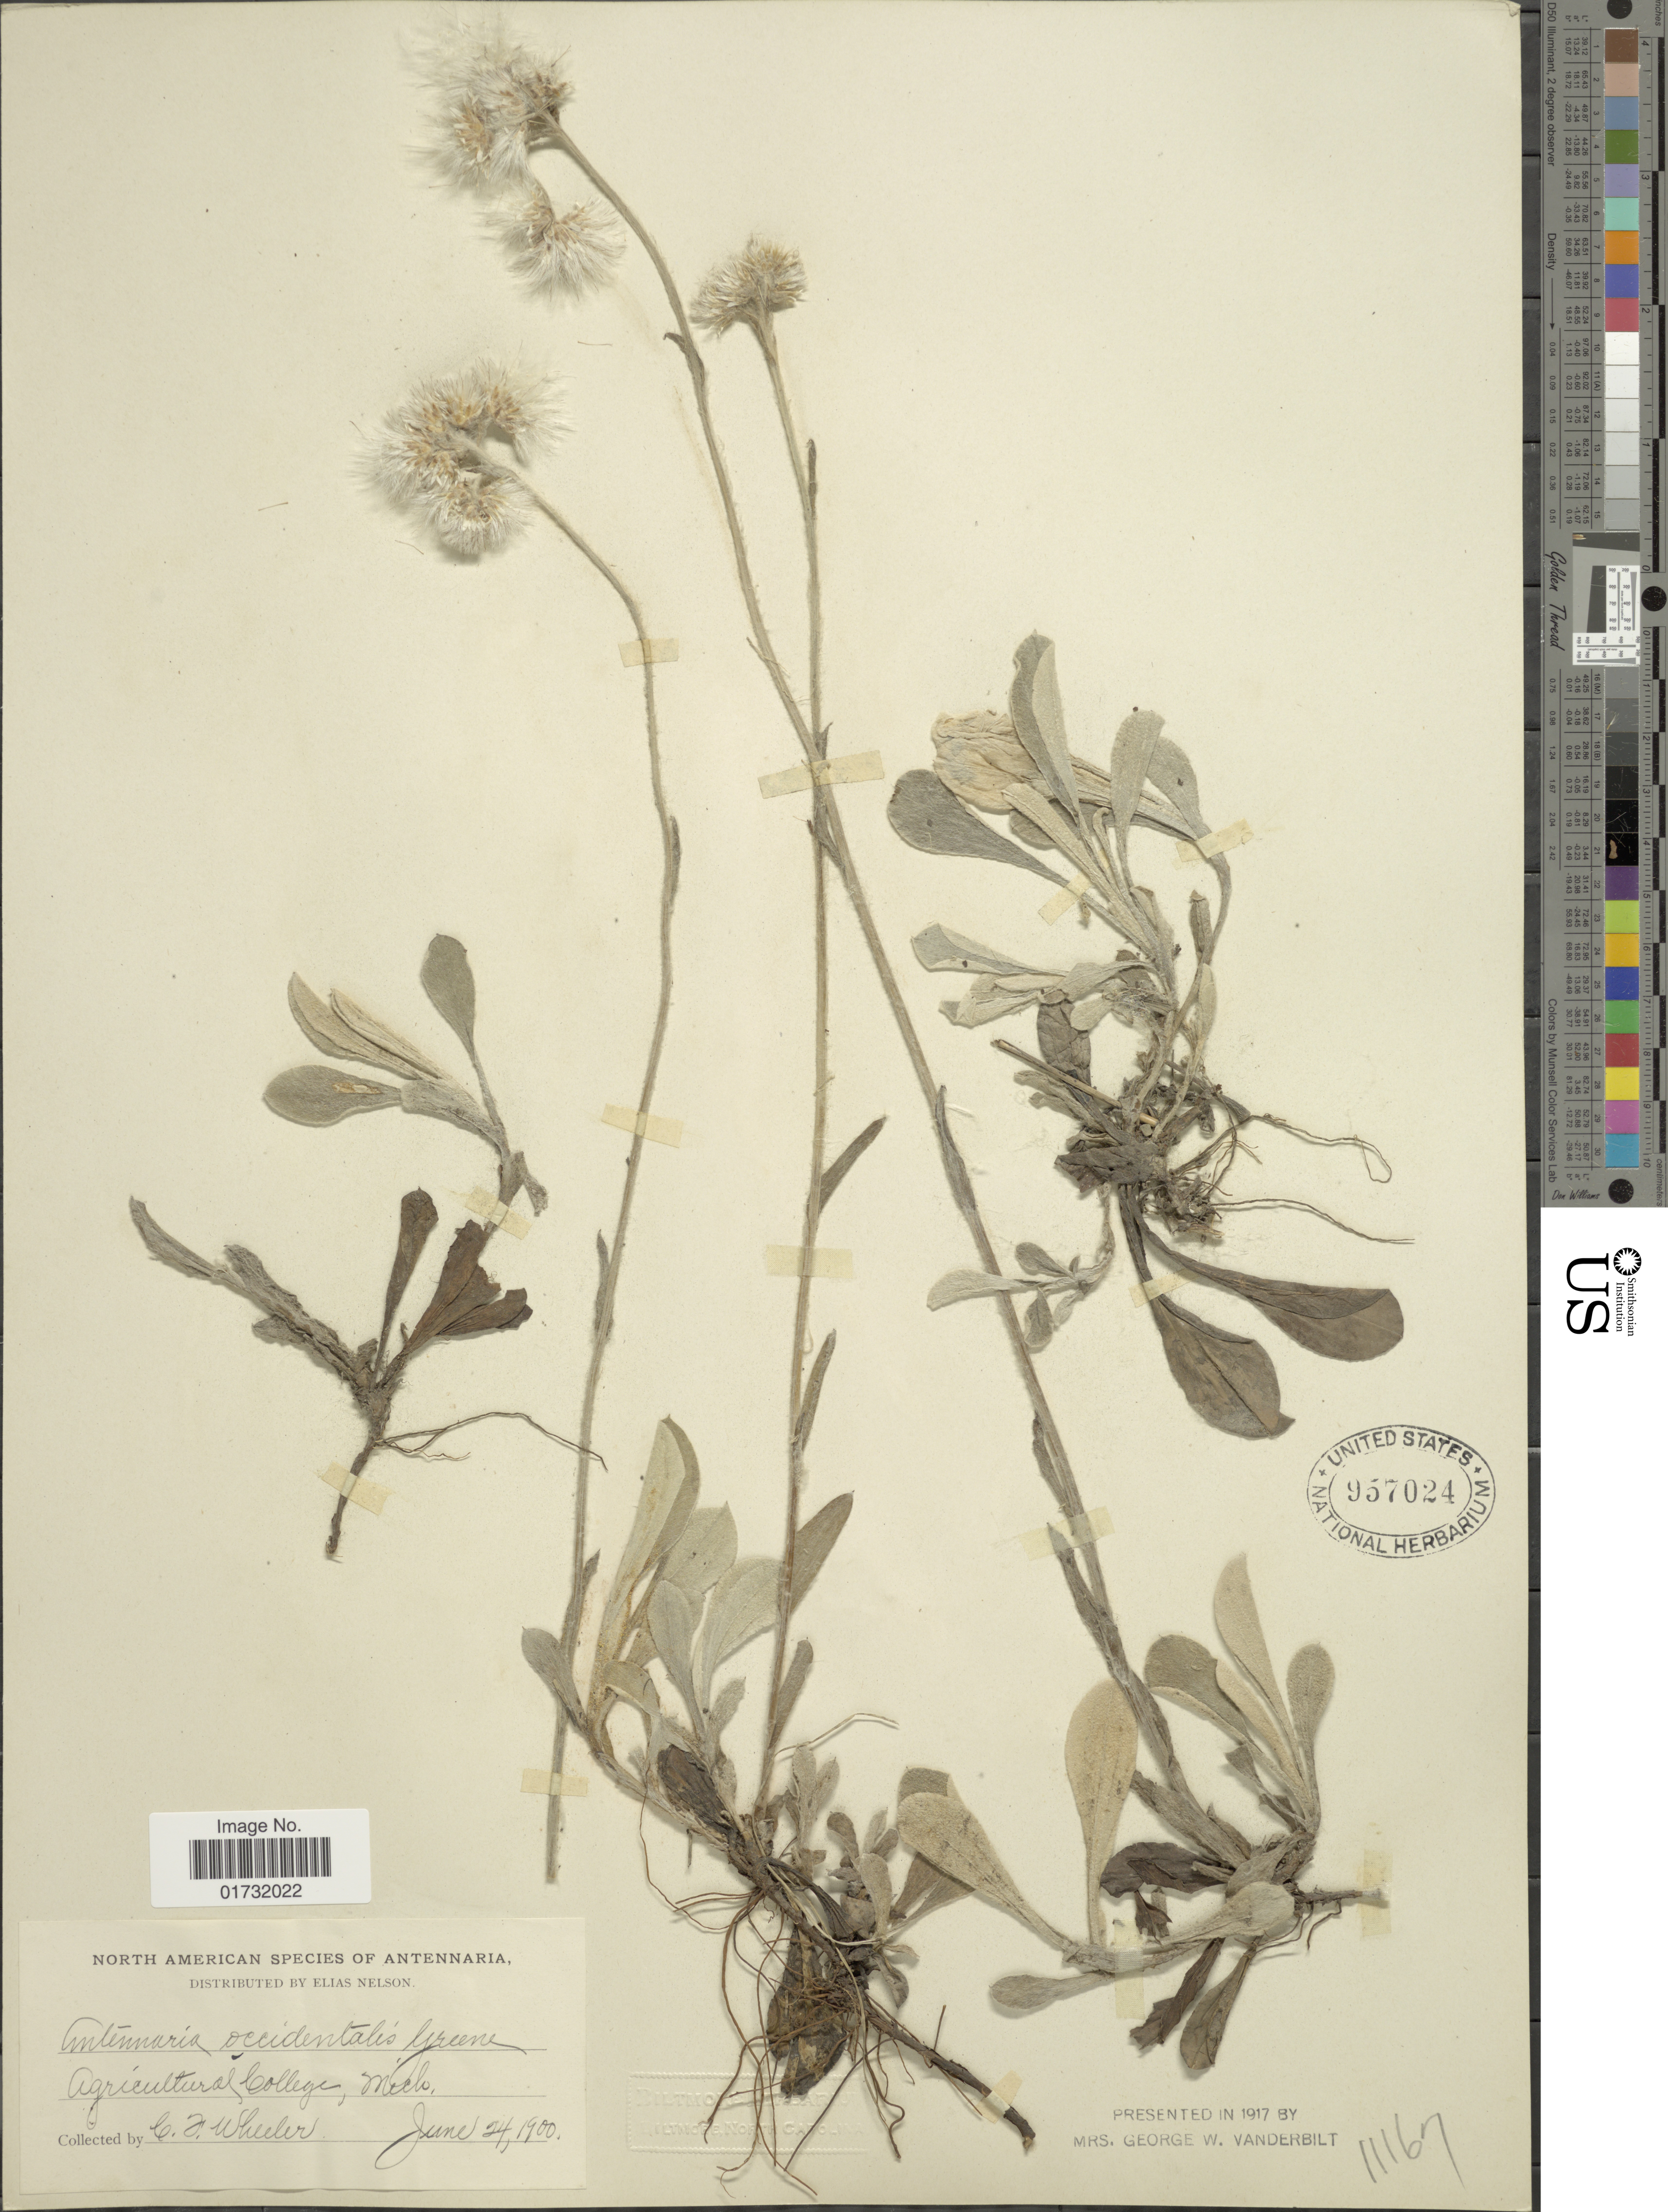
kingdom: Plantae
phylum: Tracheophyta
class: Magnoliopsida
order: Asterales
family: Asteraceae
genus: Antennaria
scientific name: Antennaria occidentalis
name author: Greene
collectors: C. Wheeler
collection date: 1900-06-24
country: United States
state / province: Michigan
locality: Agricultural College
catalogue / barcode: US 957024